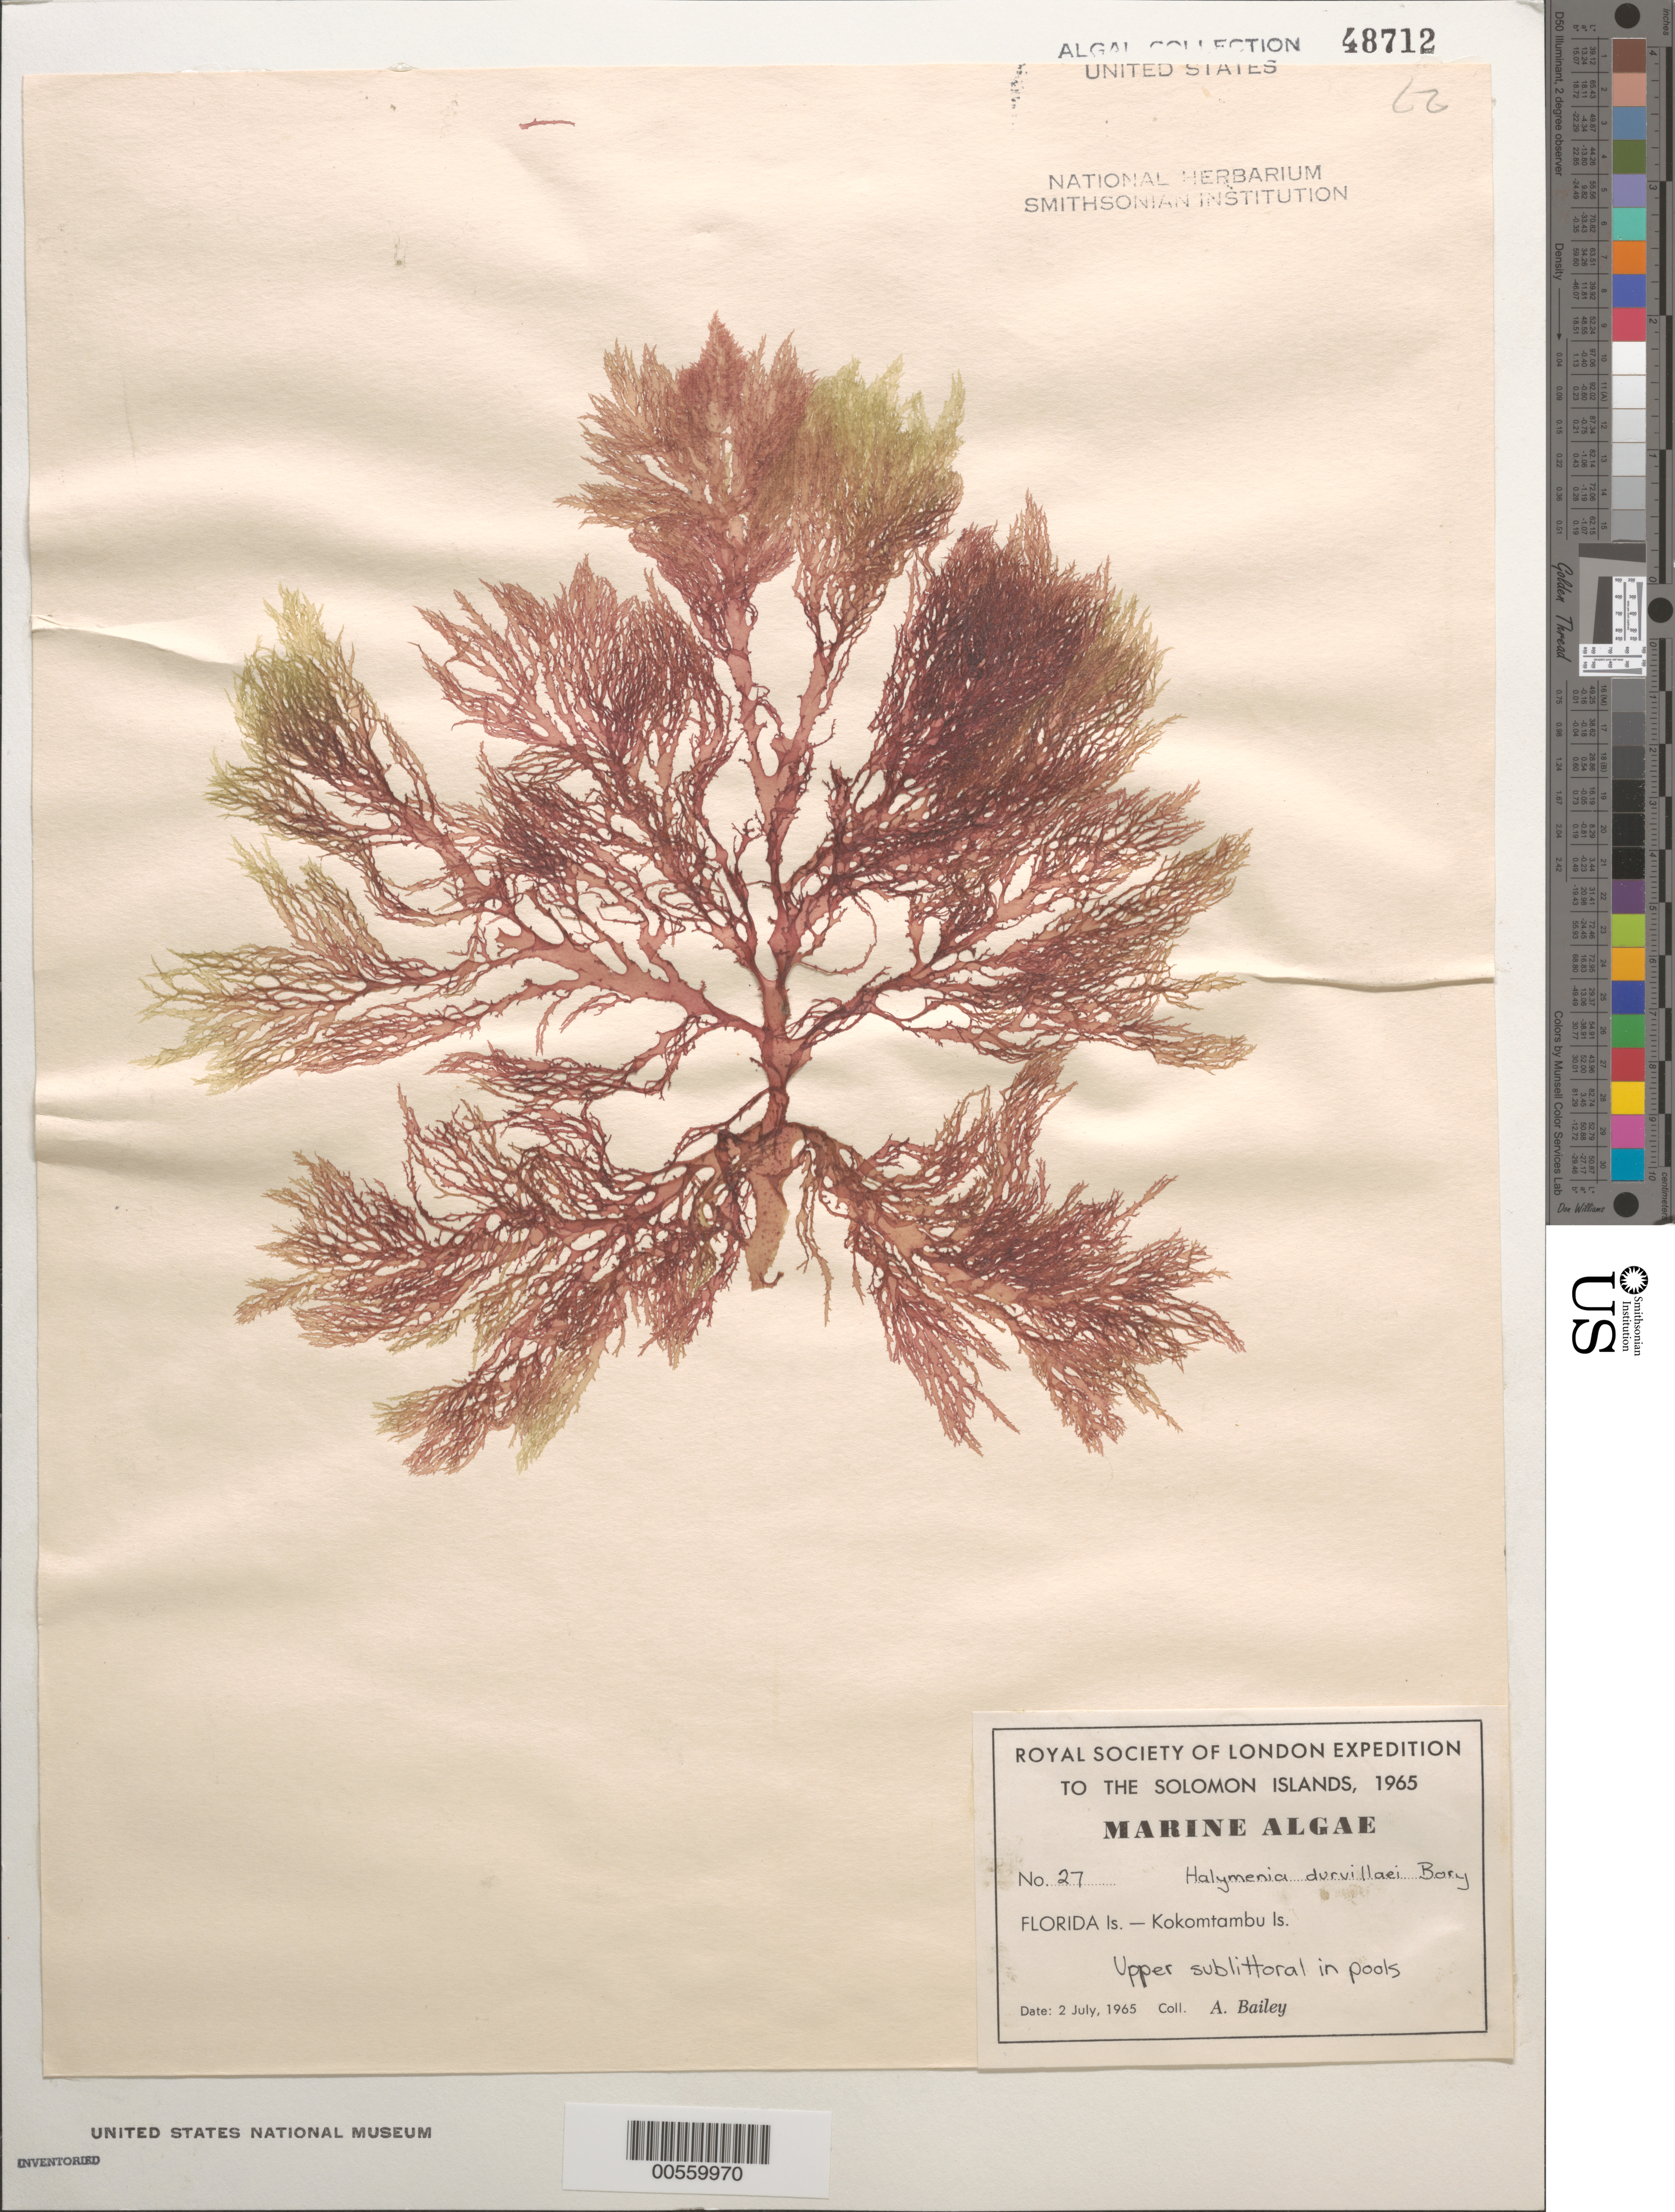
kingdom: Plantae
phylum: Rhodophyta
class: Florideophyceae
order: Halymeniales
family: Halymeniaceae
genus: Halymenia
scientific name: Halymenia durvillaei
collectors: A. Bailey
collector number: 27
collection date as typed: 02 Jul 1965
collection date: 1965-07-02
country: Solomon Islands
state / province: Central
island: Kokomtambu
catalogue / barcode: US 48712